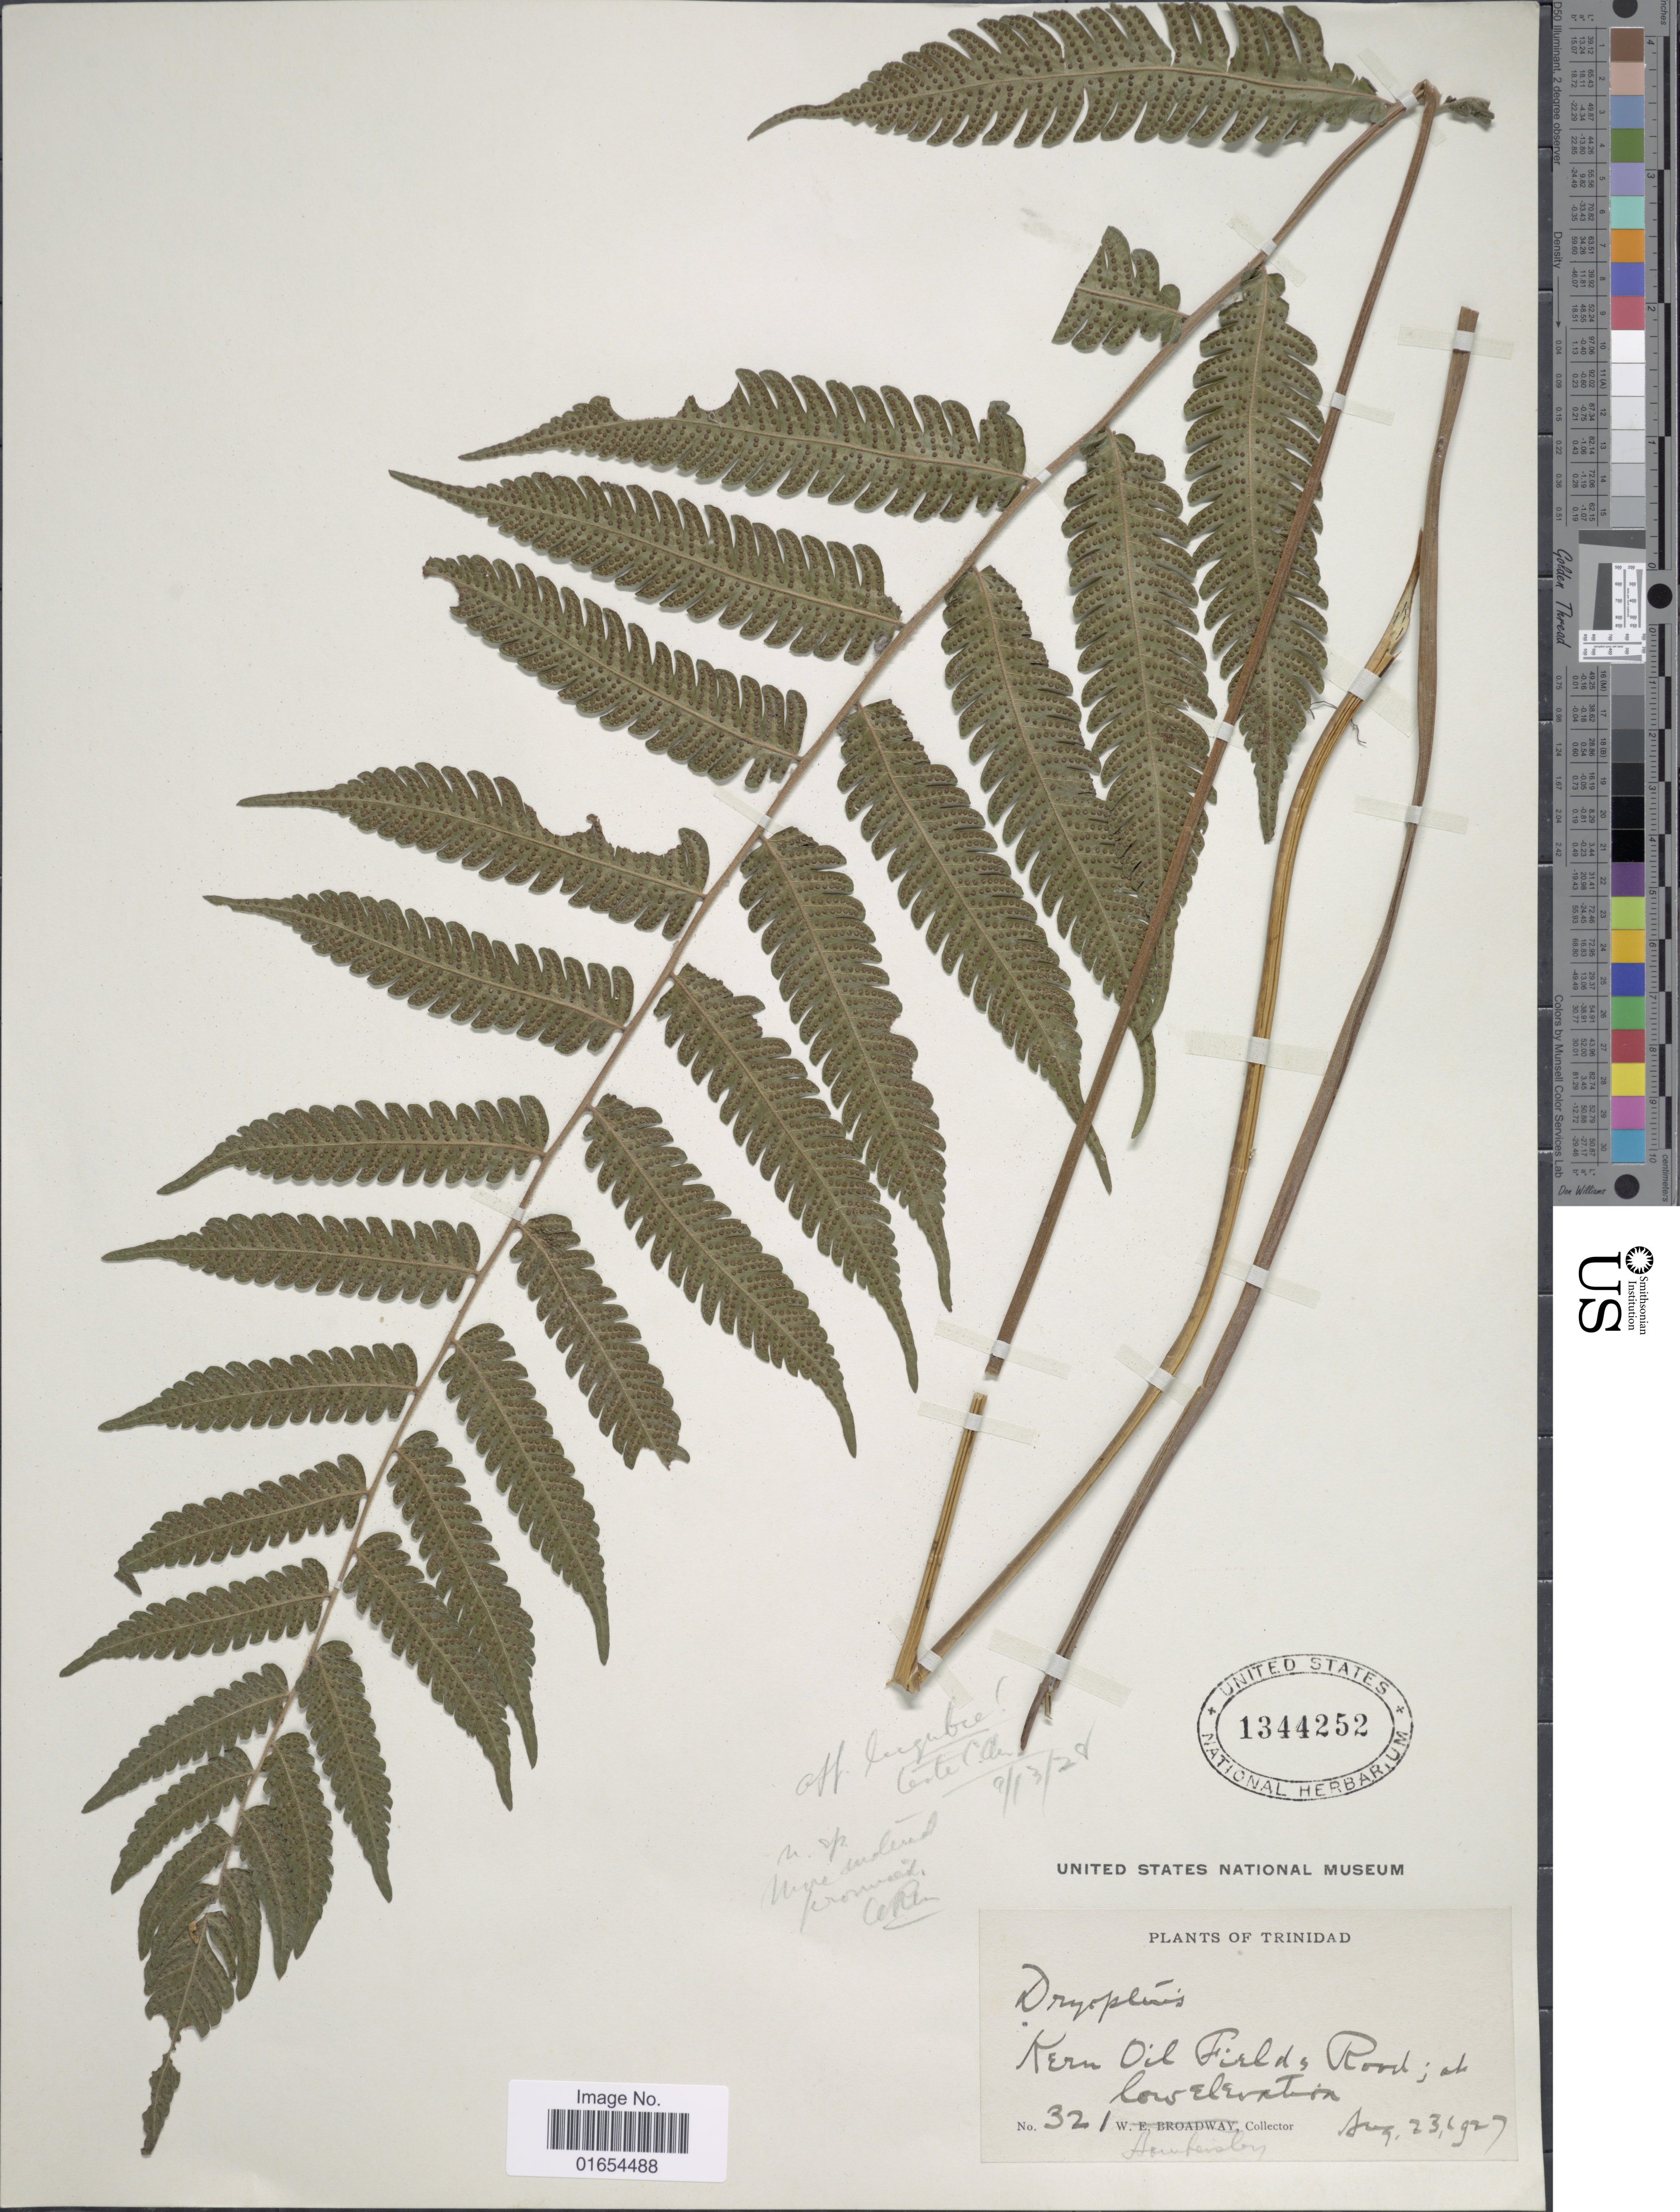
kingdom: Plantae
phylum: Tracheophyta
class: Polypodiopsida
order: Polypodiales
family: Thelypteridaceae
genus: Goniopteris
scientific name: Goniopteris abrupta (Desv.) comb. nov., ined 2015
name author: (Desv.)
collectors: A. Hombersley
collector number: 321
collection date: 1927-08-23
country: Trinidad and Tobago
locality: Trinidad, Kern oil Fields Road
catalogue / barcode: US 1344252